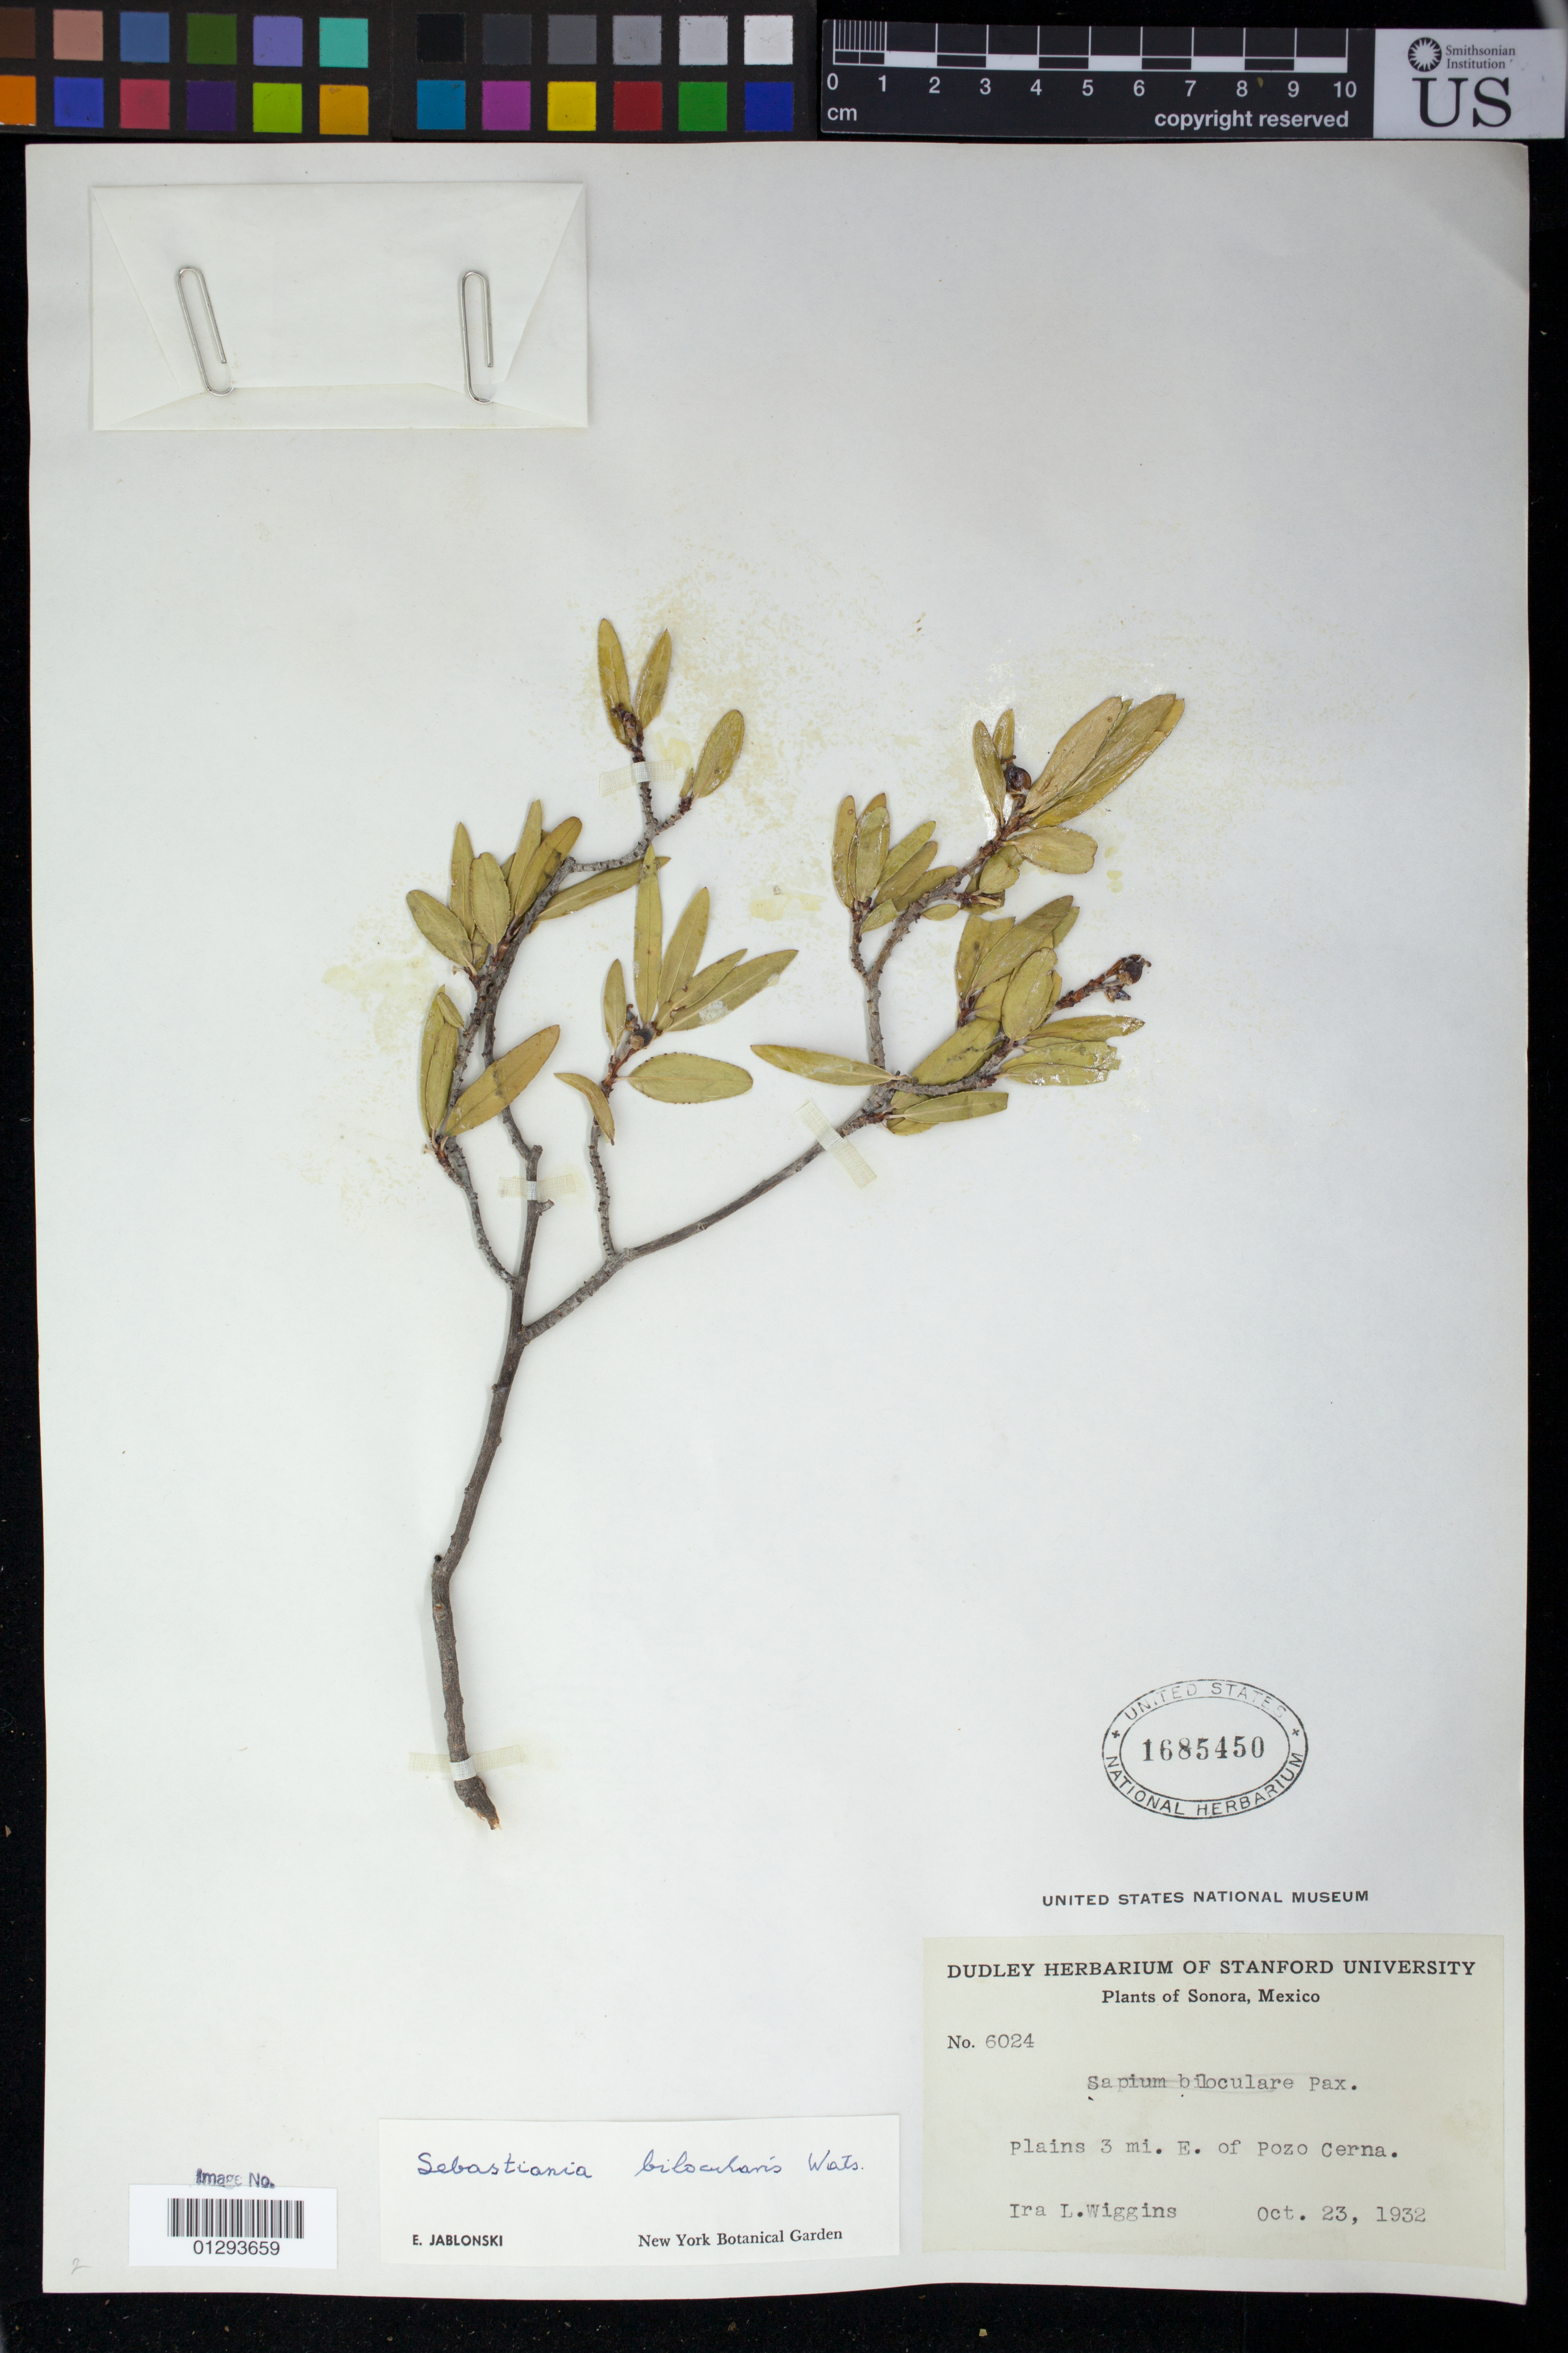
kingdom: Plantae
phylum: Tracheophyta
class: Magnoliopsida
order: Malpighiales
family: Euphorbiaceae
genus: Sebastiania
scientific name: Sebastiania ampla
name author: (I.M. Johnst.) Jabl.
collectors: I. L. Wiggins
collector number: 6024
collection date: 1932-10-23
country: Mexico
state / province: Sonora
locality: Plains 3 mi. E of Pozo Cerna.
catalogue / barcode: US 1685450